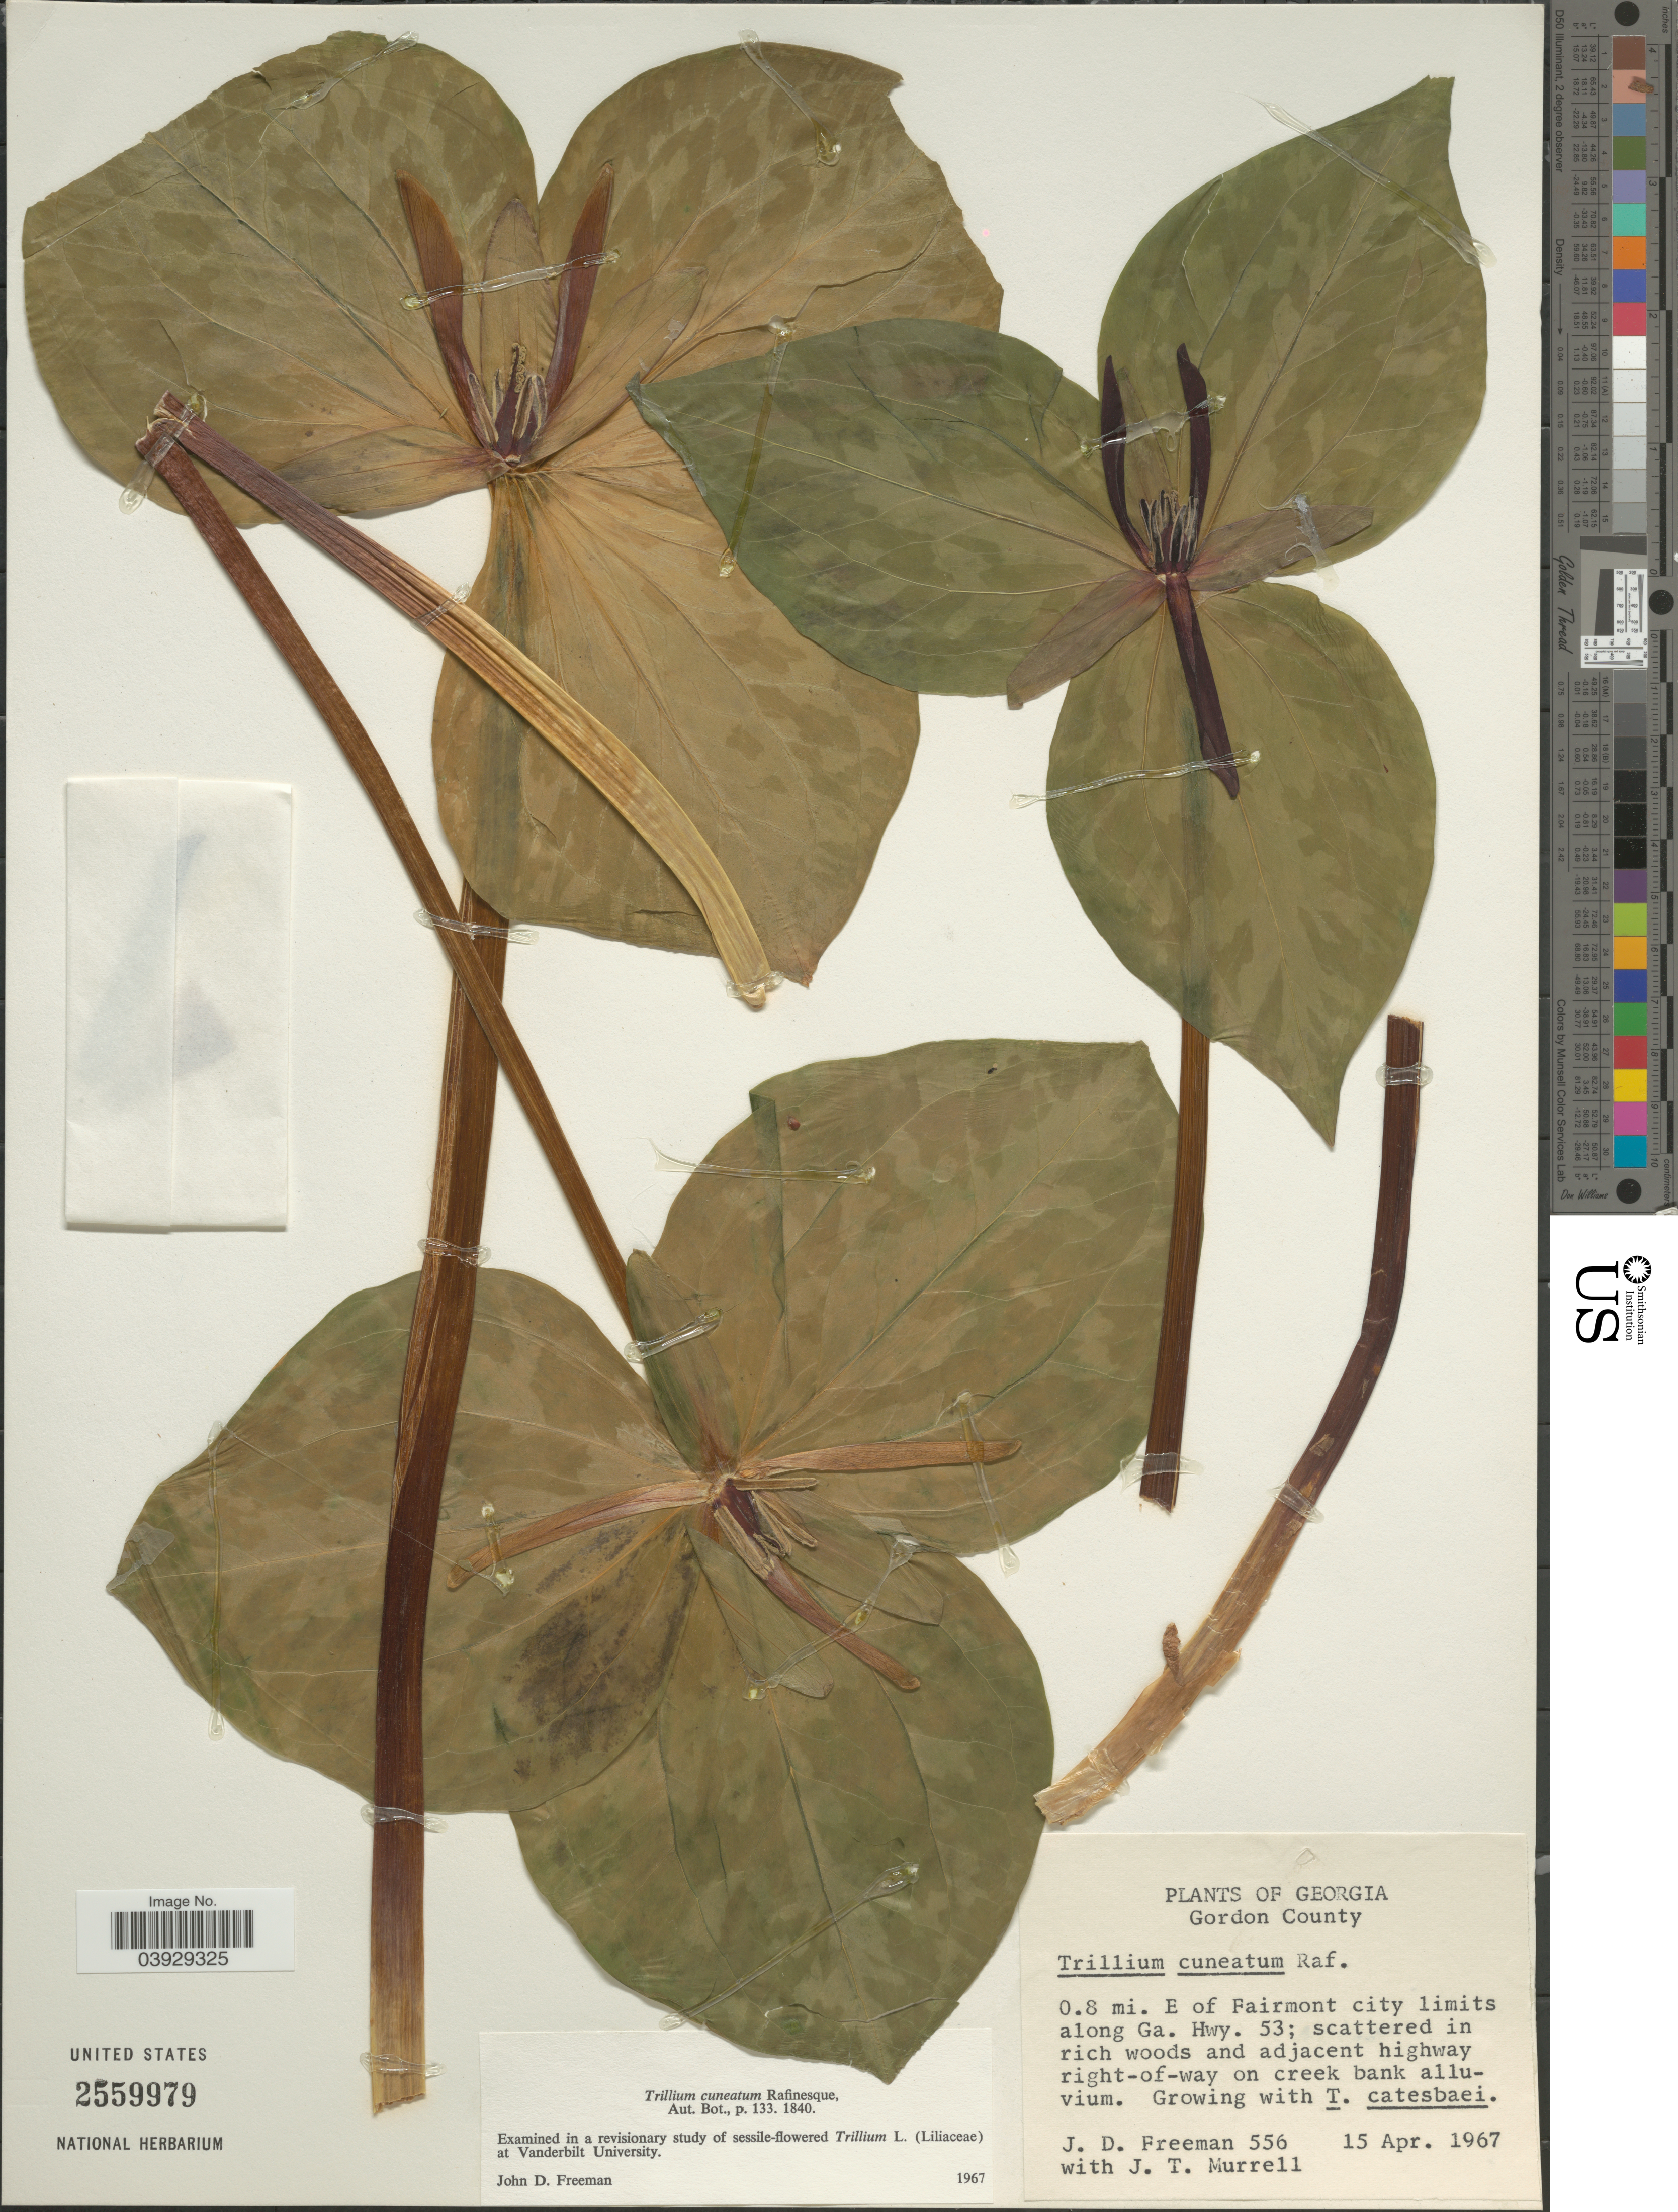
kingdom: Plantae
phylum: Tracheophyta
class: Liliopsida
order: Liliales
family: Melanthiaceae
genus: Trillium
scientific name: Trillium cuneatum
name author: Raf.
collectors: J. Freeman & J. Murrell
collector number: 556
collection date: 1967-04-15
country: United States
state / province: Georgia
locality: Gordon County. 0.8 mi. E of Fairmont city limits along Ga. Hwy. 53; in rich woods and adjacent highway right-of-way on creek bank alluvium.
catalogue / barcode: US 2559979